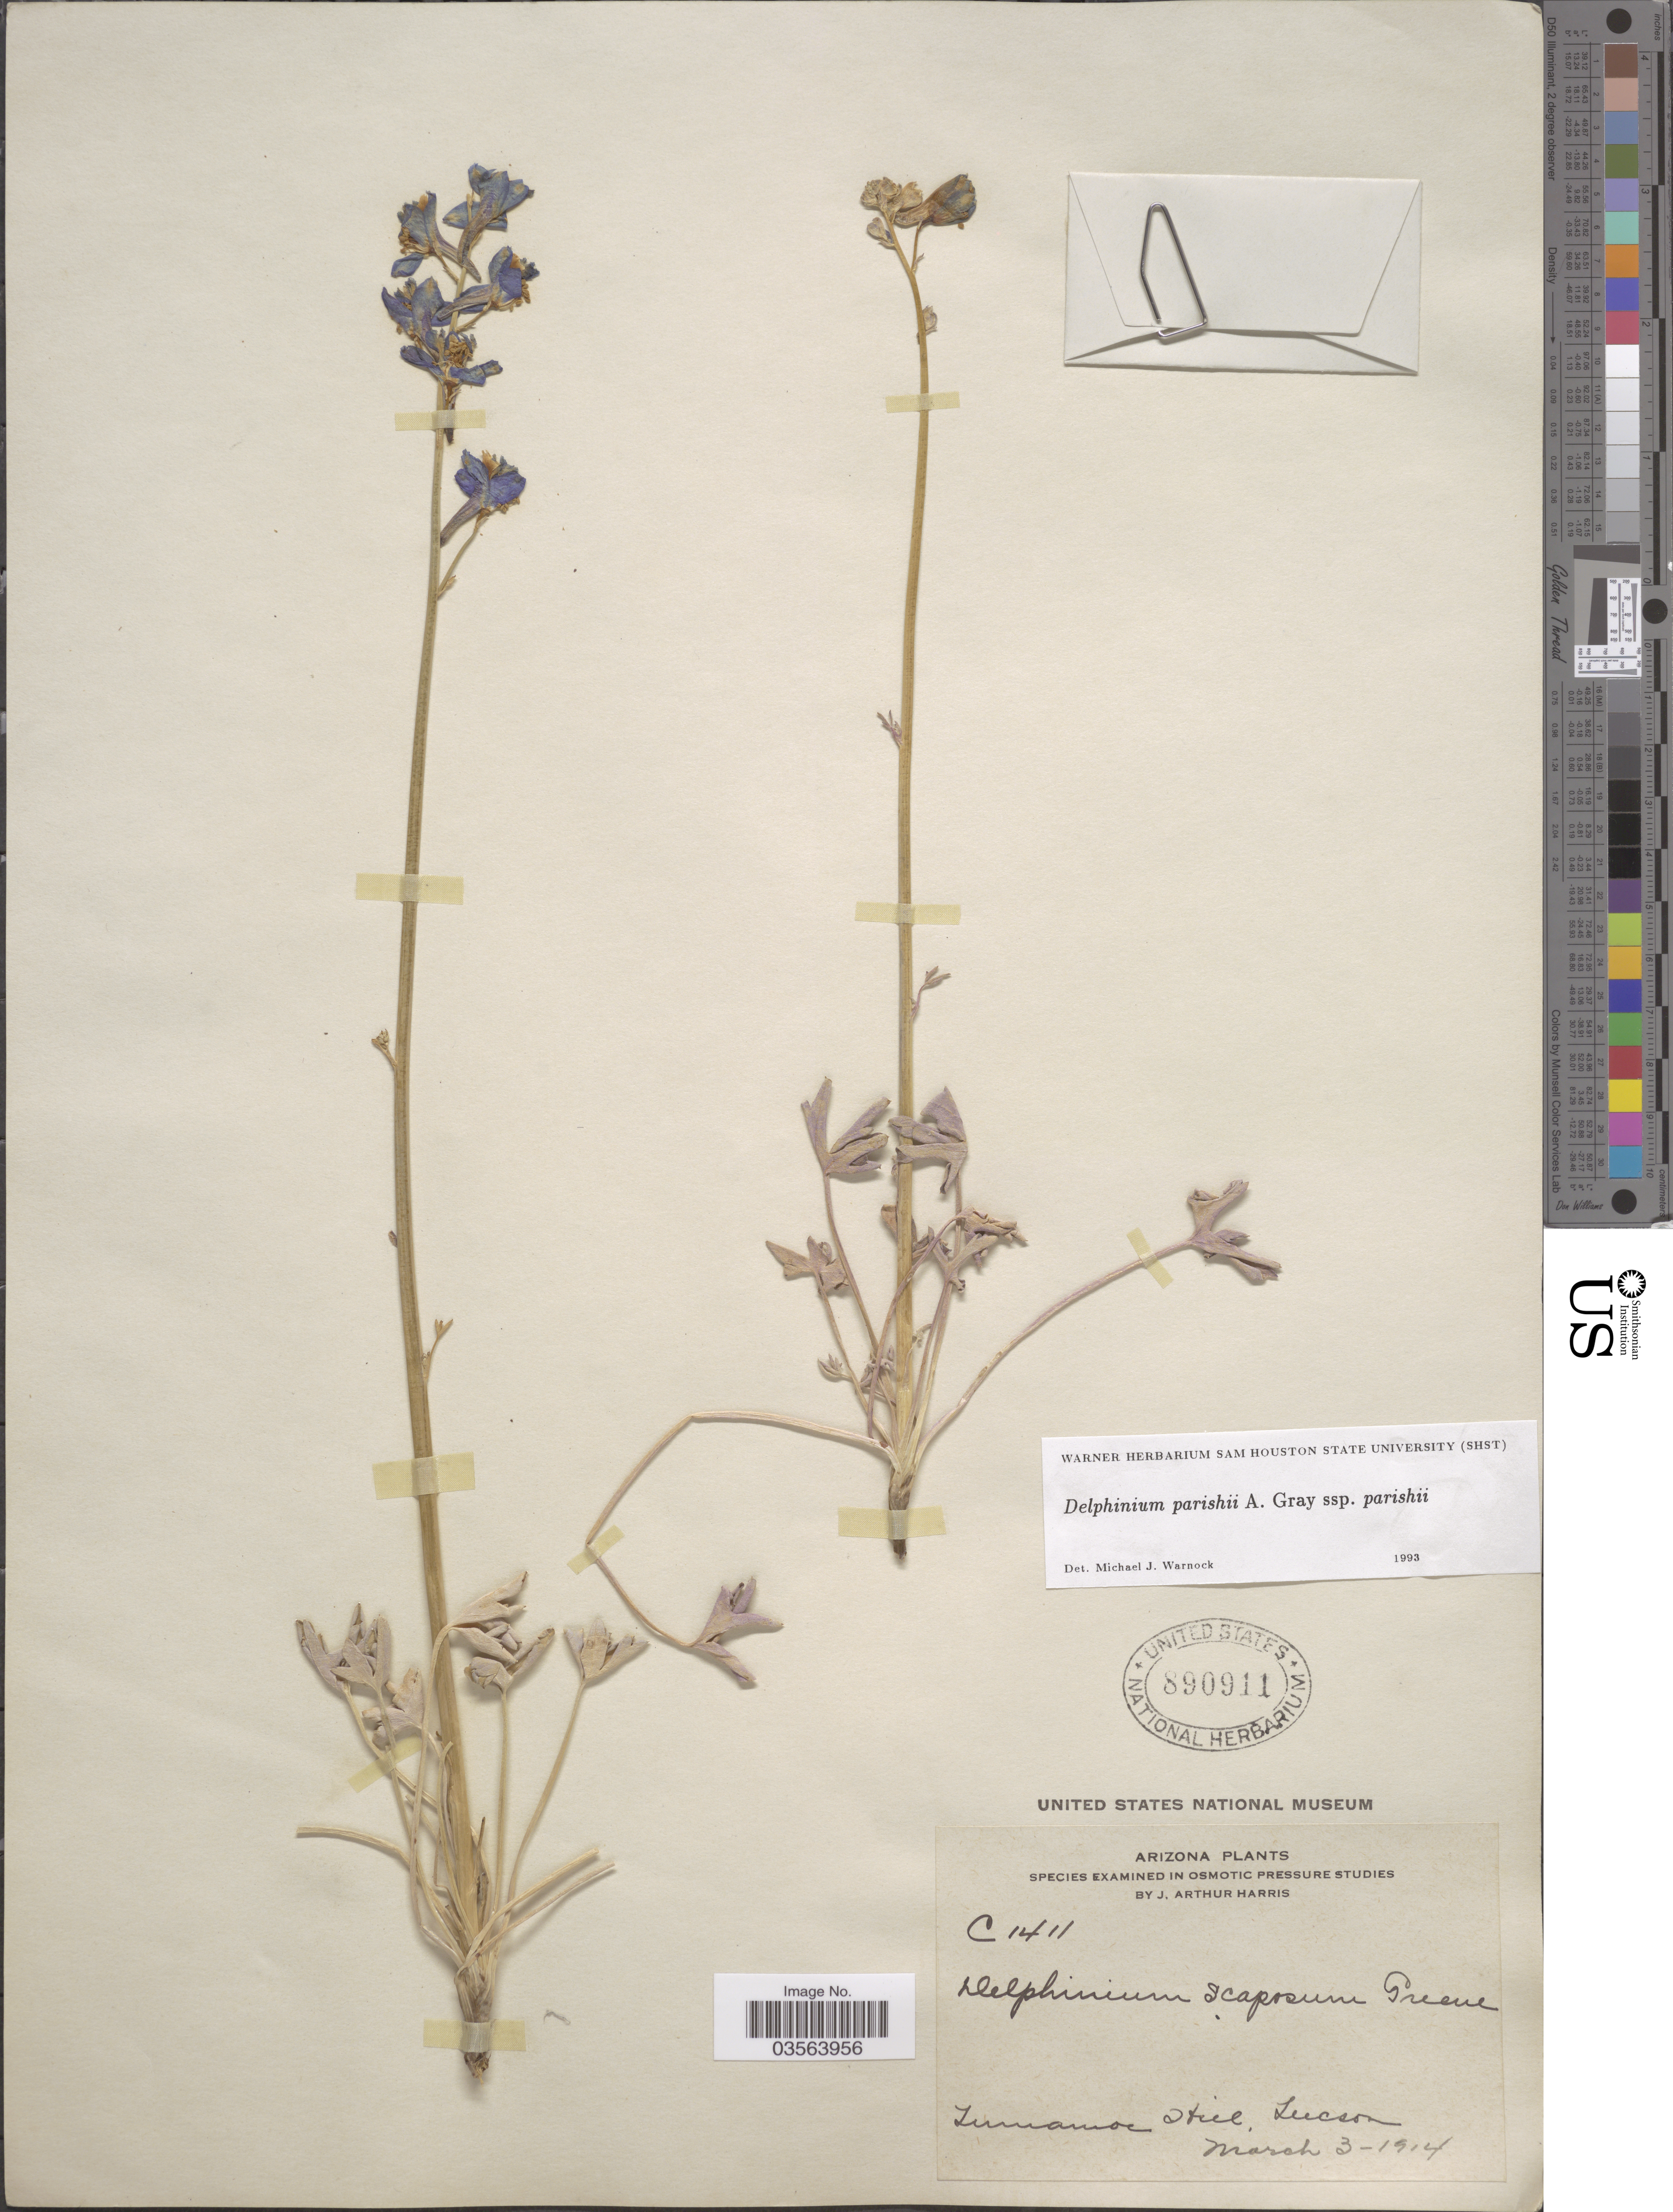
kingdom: Plantae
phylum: Tracheophyta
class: Magnoliopsida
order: Ranunculales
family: Ranunculaceae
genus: Delphinium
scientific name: Delphinium parishii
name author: A. Gray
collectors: J. A. Harris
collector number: C1411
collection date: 1914-03-03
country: United States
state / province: Arizona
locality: Tumamoc Hill, Tucson.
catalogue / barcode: US 890911